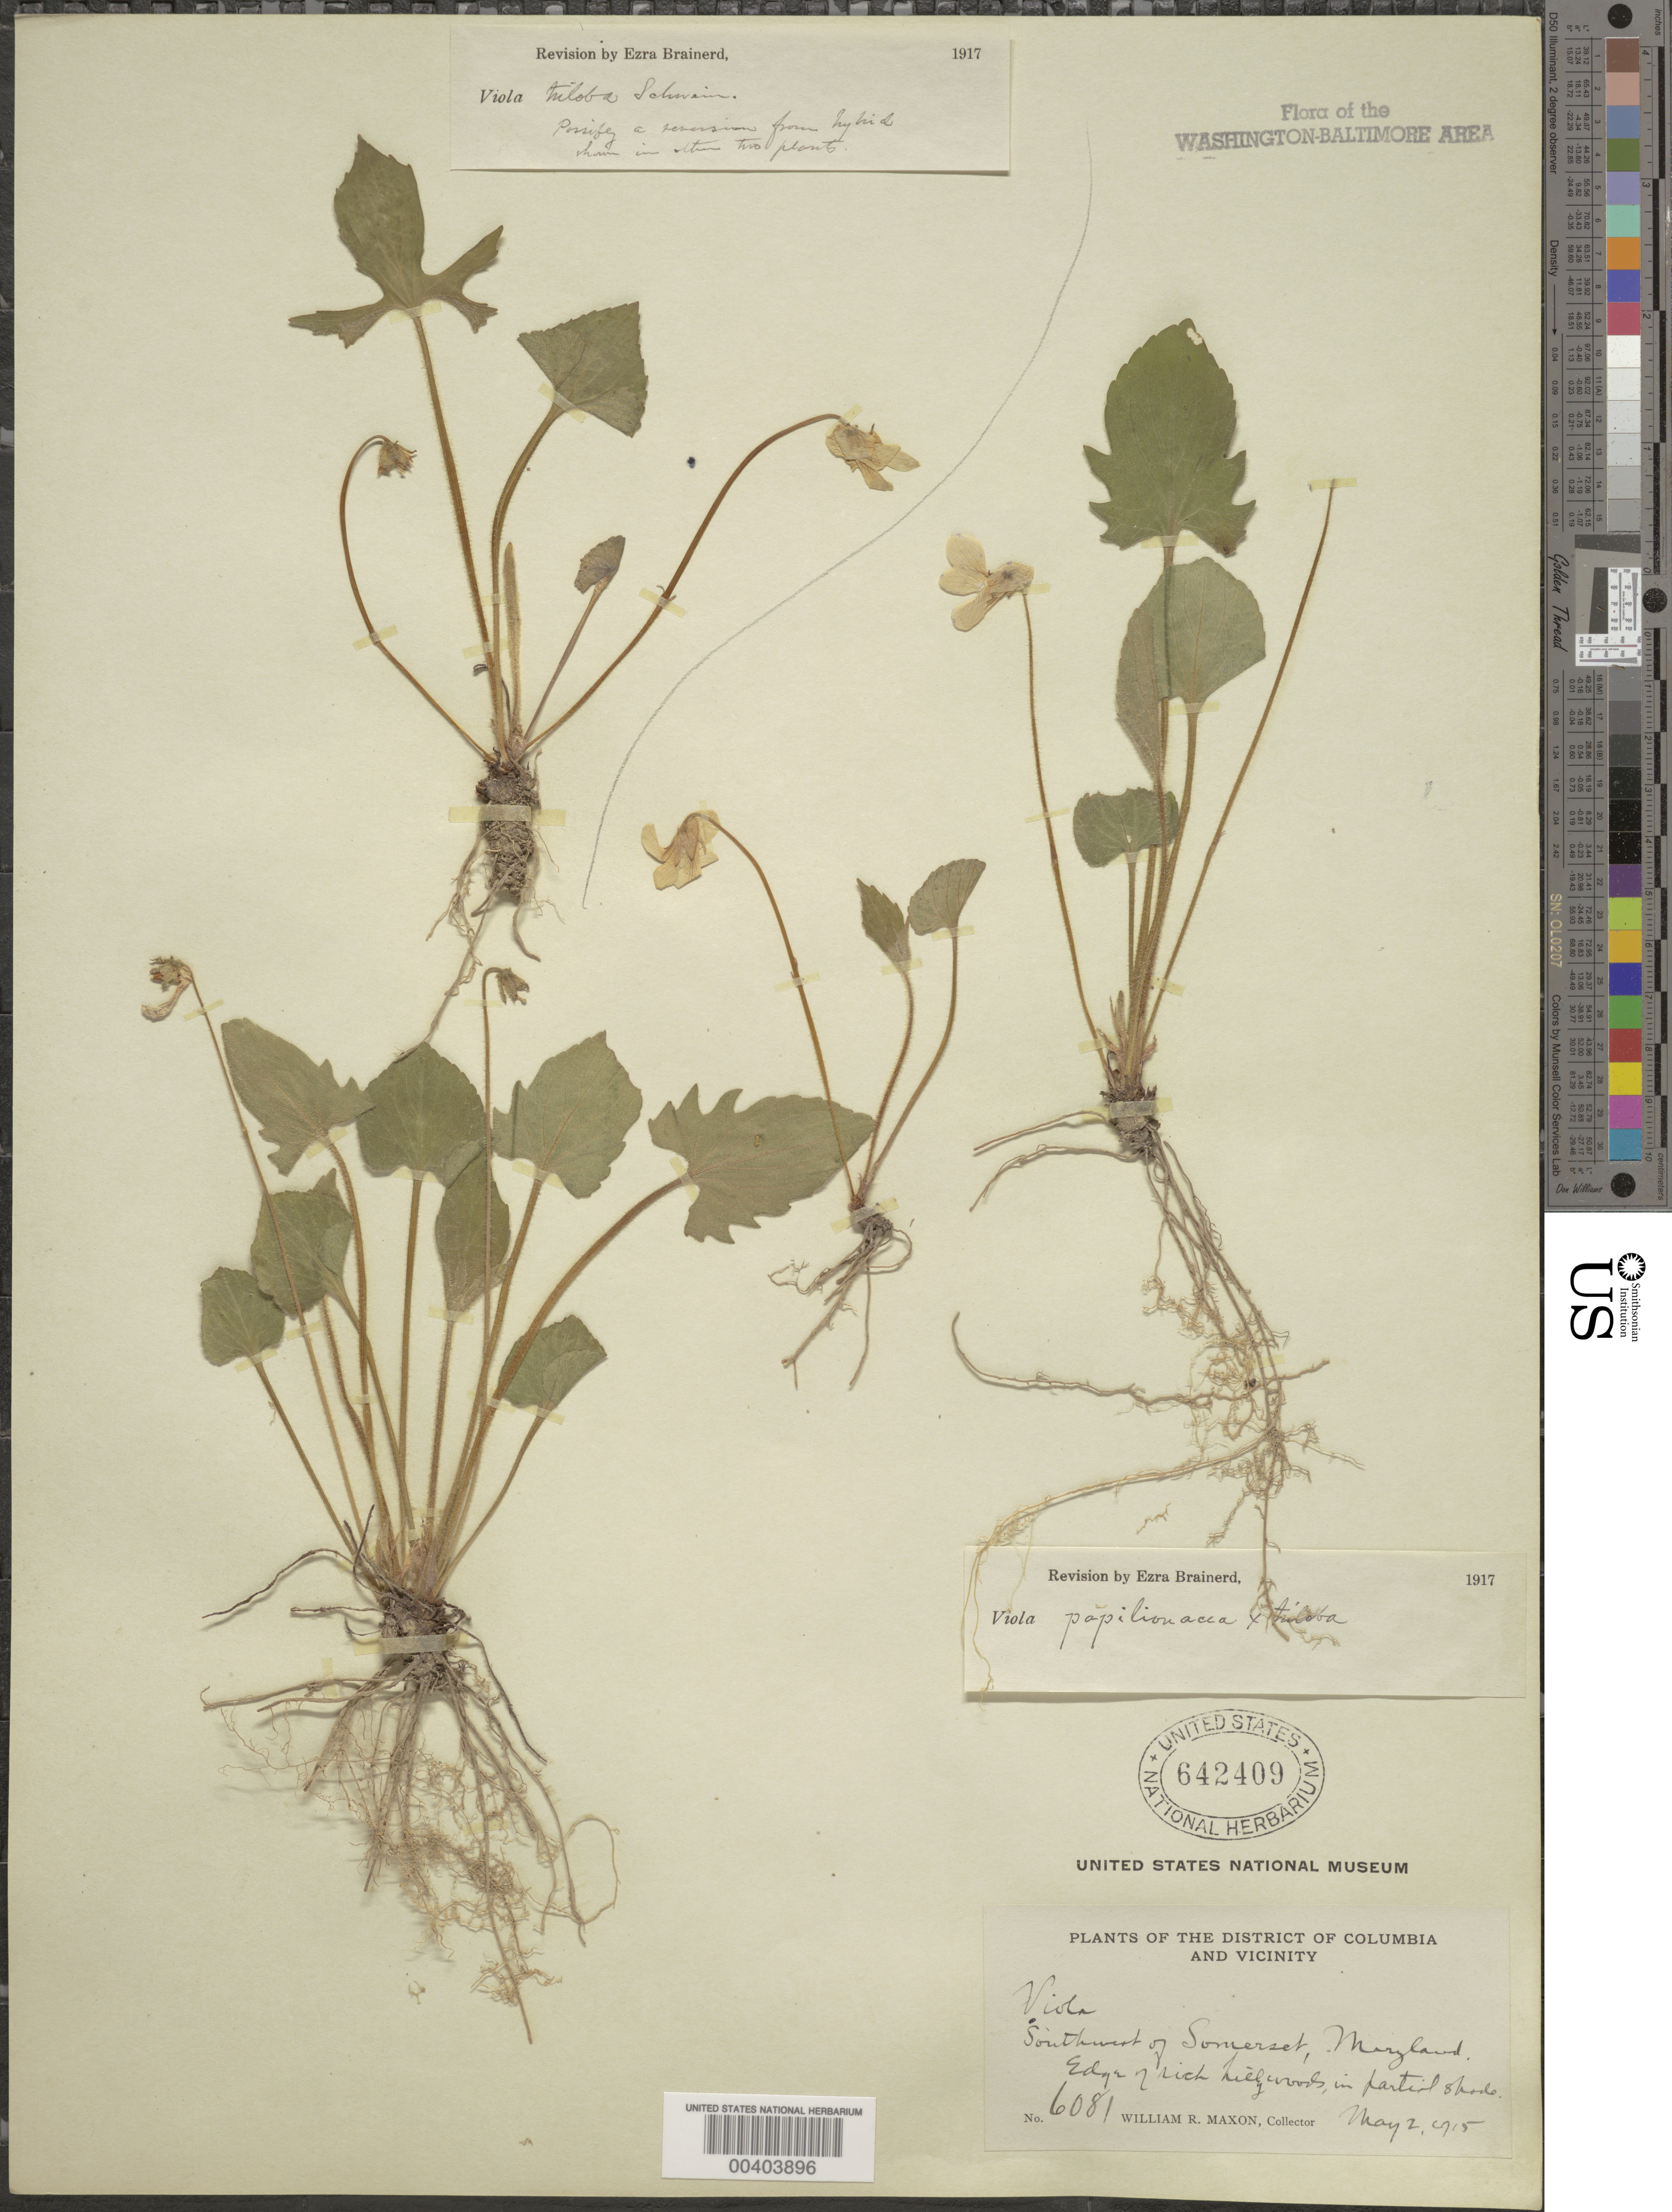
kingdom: Plantae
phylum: Tracheophyta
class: Magnoliopsida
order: Malpighiales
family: Violaceae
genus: Viola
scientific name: Viola papilionacea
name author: Pursh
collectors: W. R. Maxon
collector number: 6081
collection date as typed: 02 May 1915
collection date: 1915-05-02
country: United States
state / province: Maryland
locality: Southwest of Somerset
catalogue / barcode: US 642409